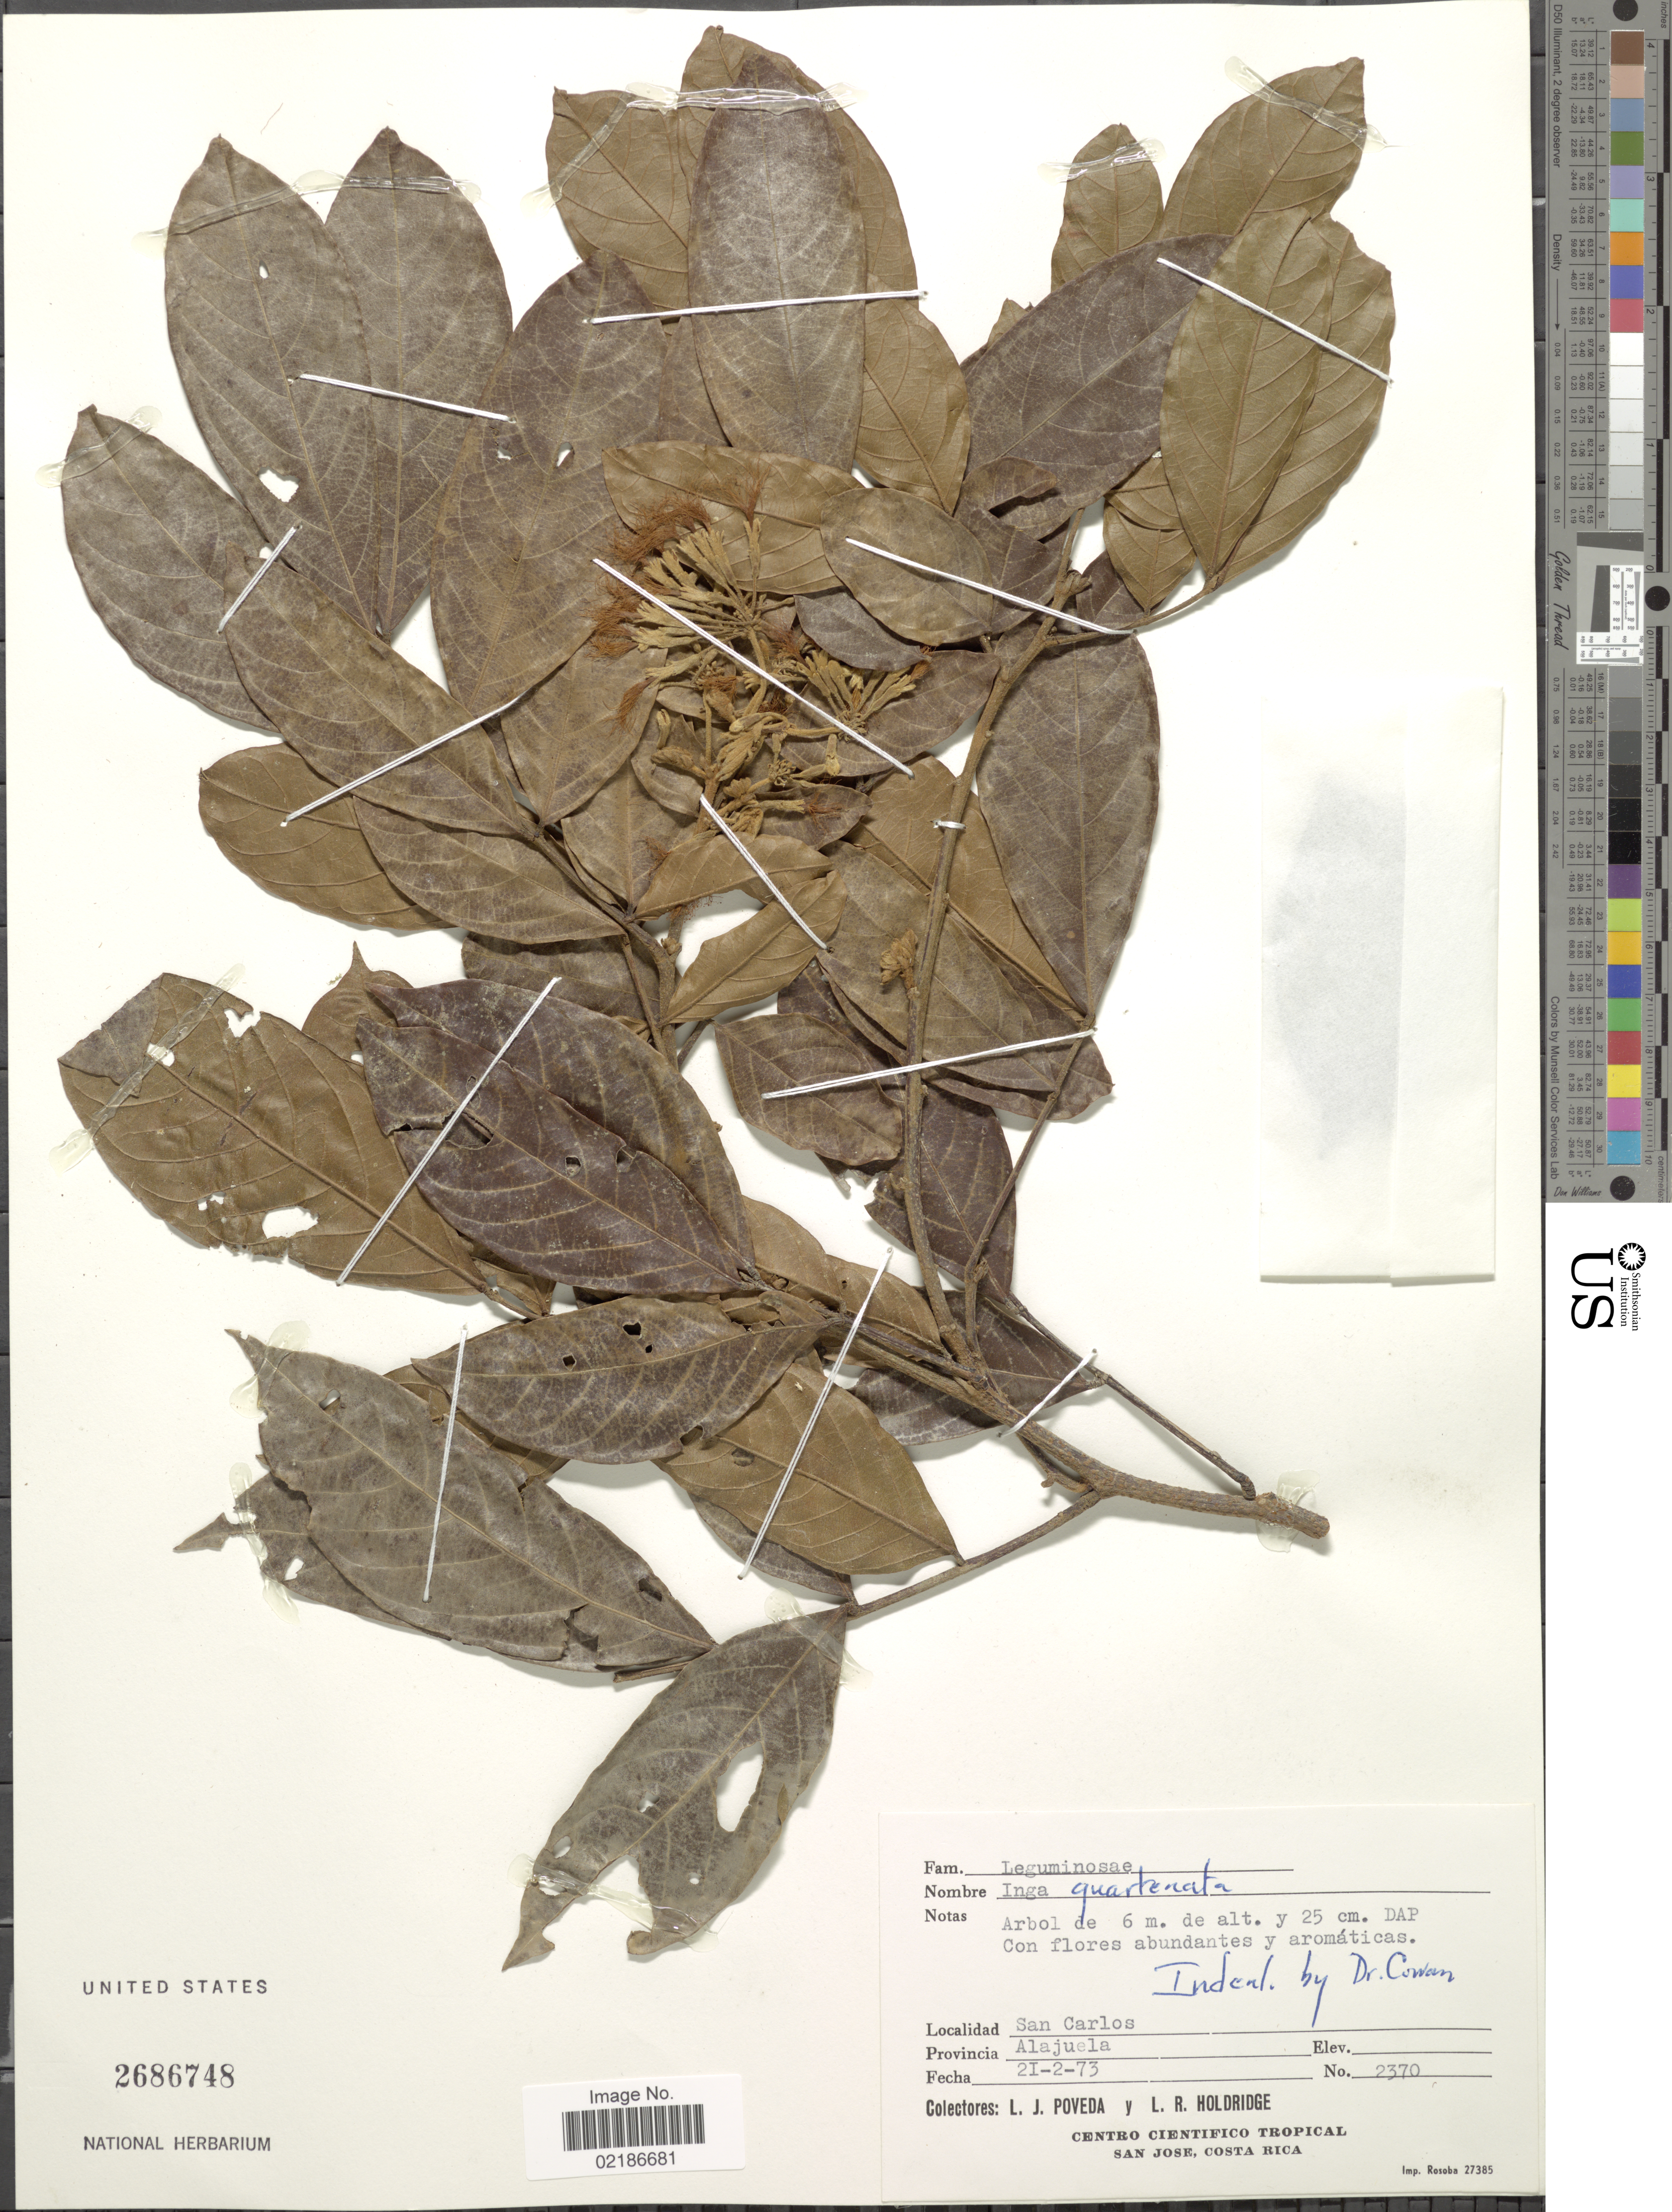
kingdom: Plantae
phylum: Tracheophyta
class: Magnoliopsida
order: Fabales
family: Fabaceae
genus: Inga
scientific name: Inga quaternata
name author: Poepp. & Endl.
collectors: L. J. Poveda & L. Holdridge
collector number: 2370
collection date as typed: Transcribed d/m/y: 21/2/73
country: Costa Rica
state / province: Alajuela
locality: San Carlos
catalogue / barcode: US 2686748